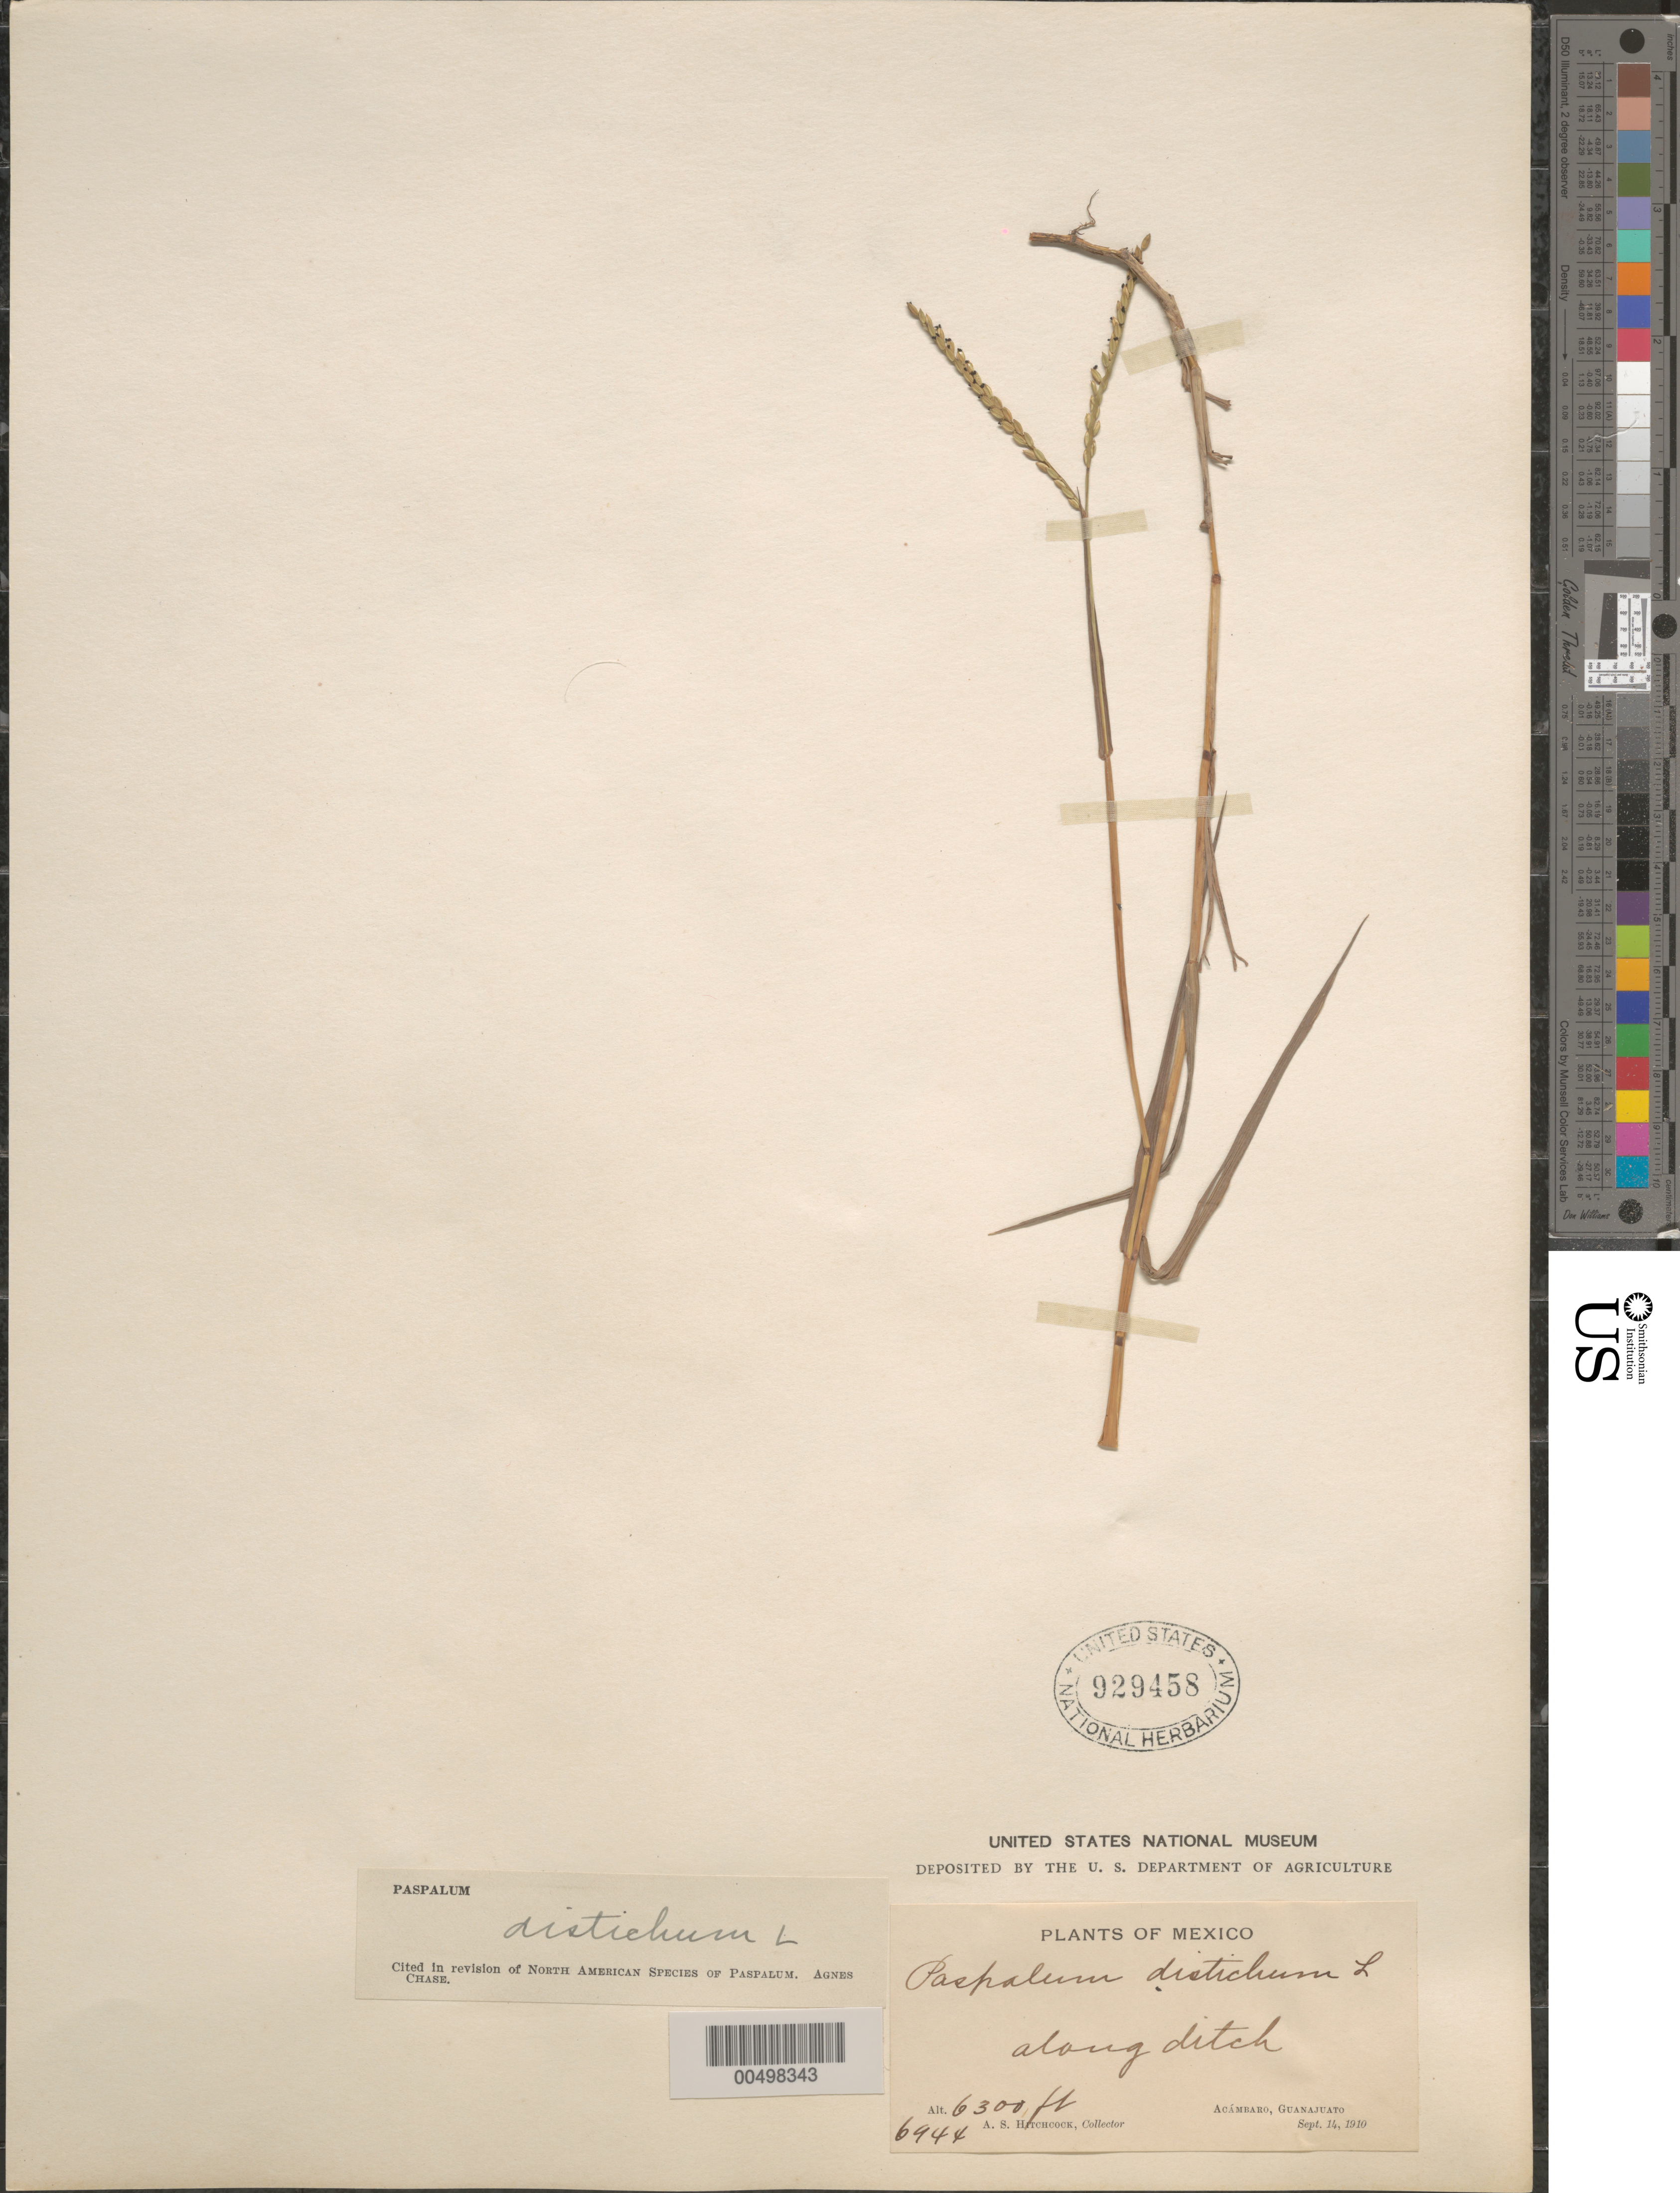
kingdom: Plantae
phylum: Tracheophyta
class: Liliopsida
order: Poales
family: Poaceae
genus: Paspalum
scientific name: Paspalum paspaloides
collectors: A. S. Hitchcock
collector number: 6944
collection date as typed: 14 Sep 1910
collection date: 1910-09-14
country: Mexico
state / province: Guanajuato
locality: Acámbaro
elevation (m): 1920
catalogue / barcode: US 929458